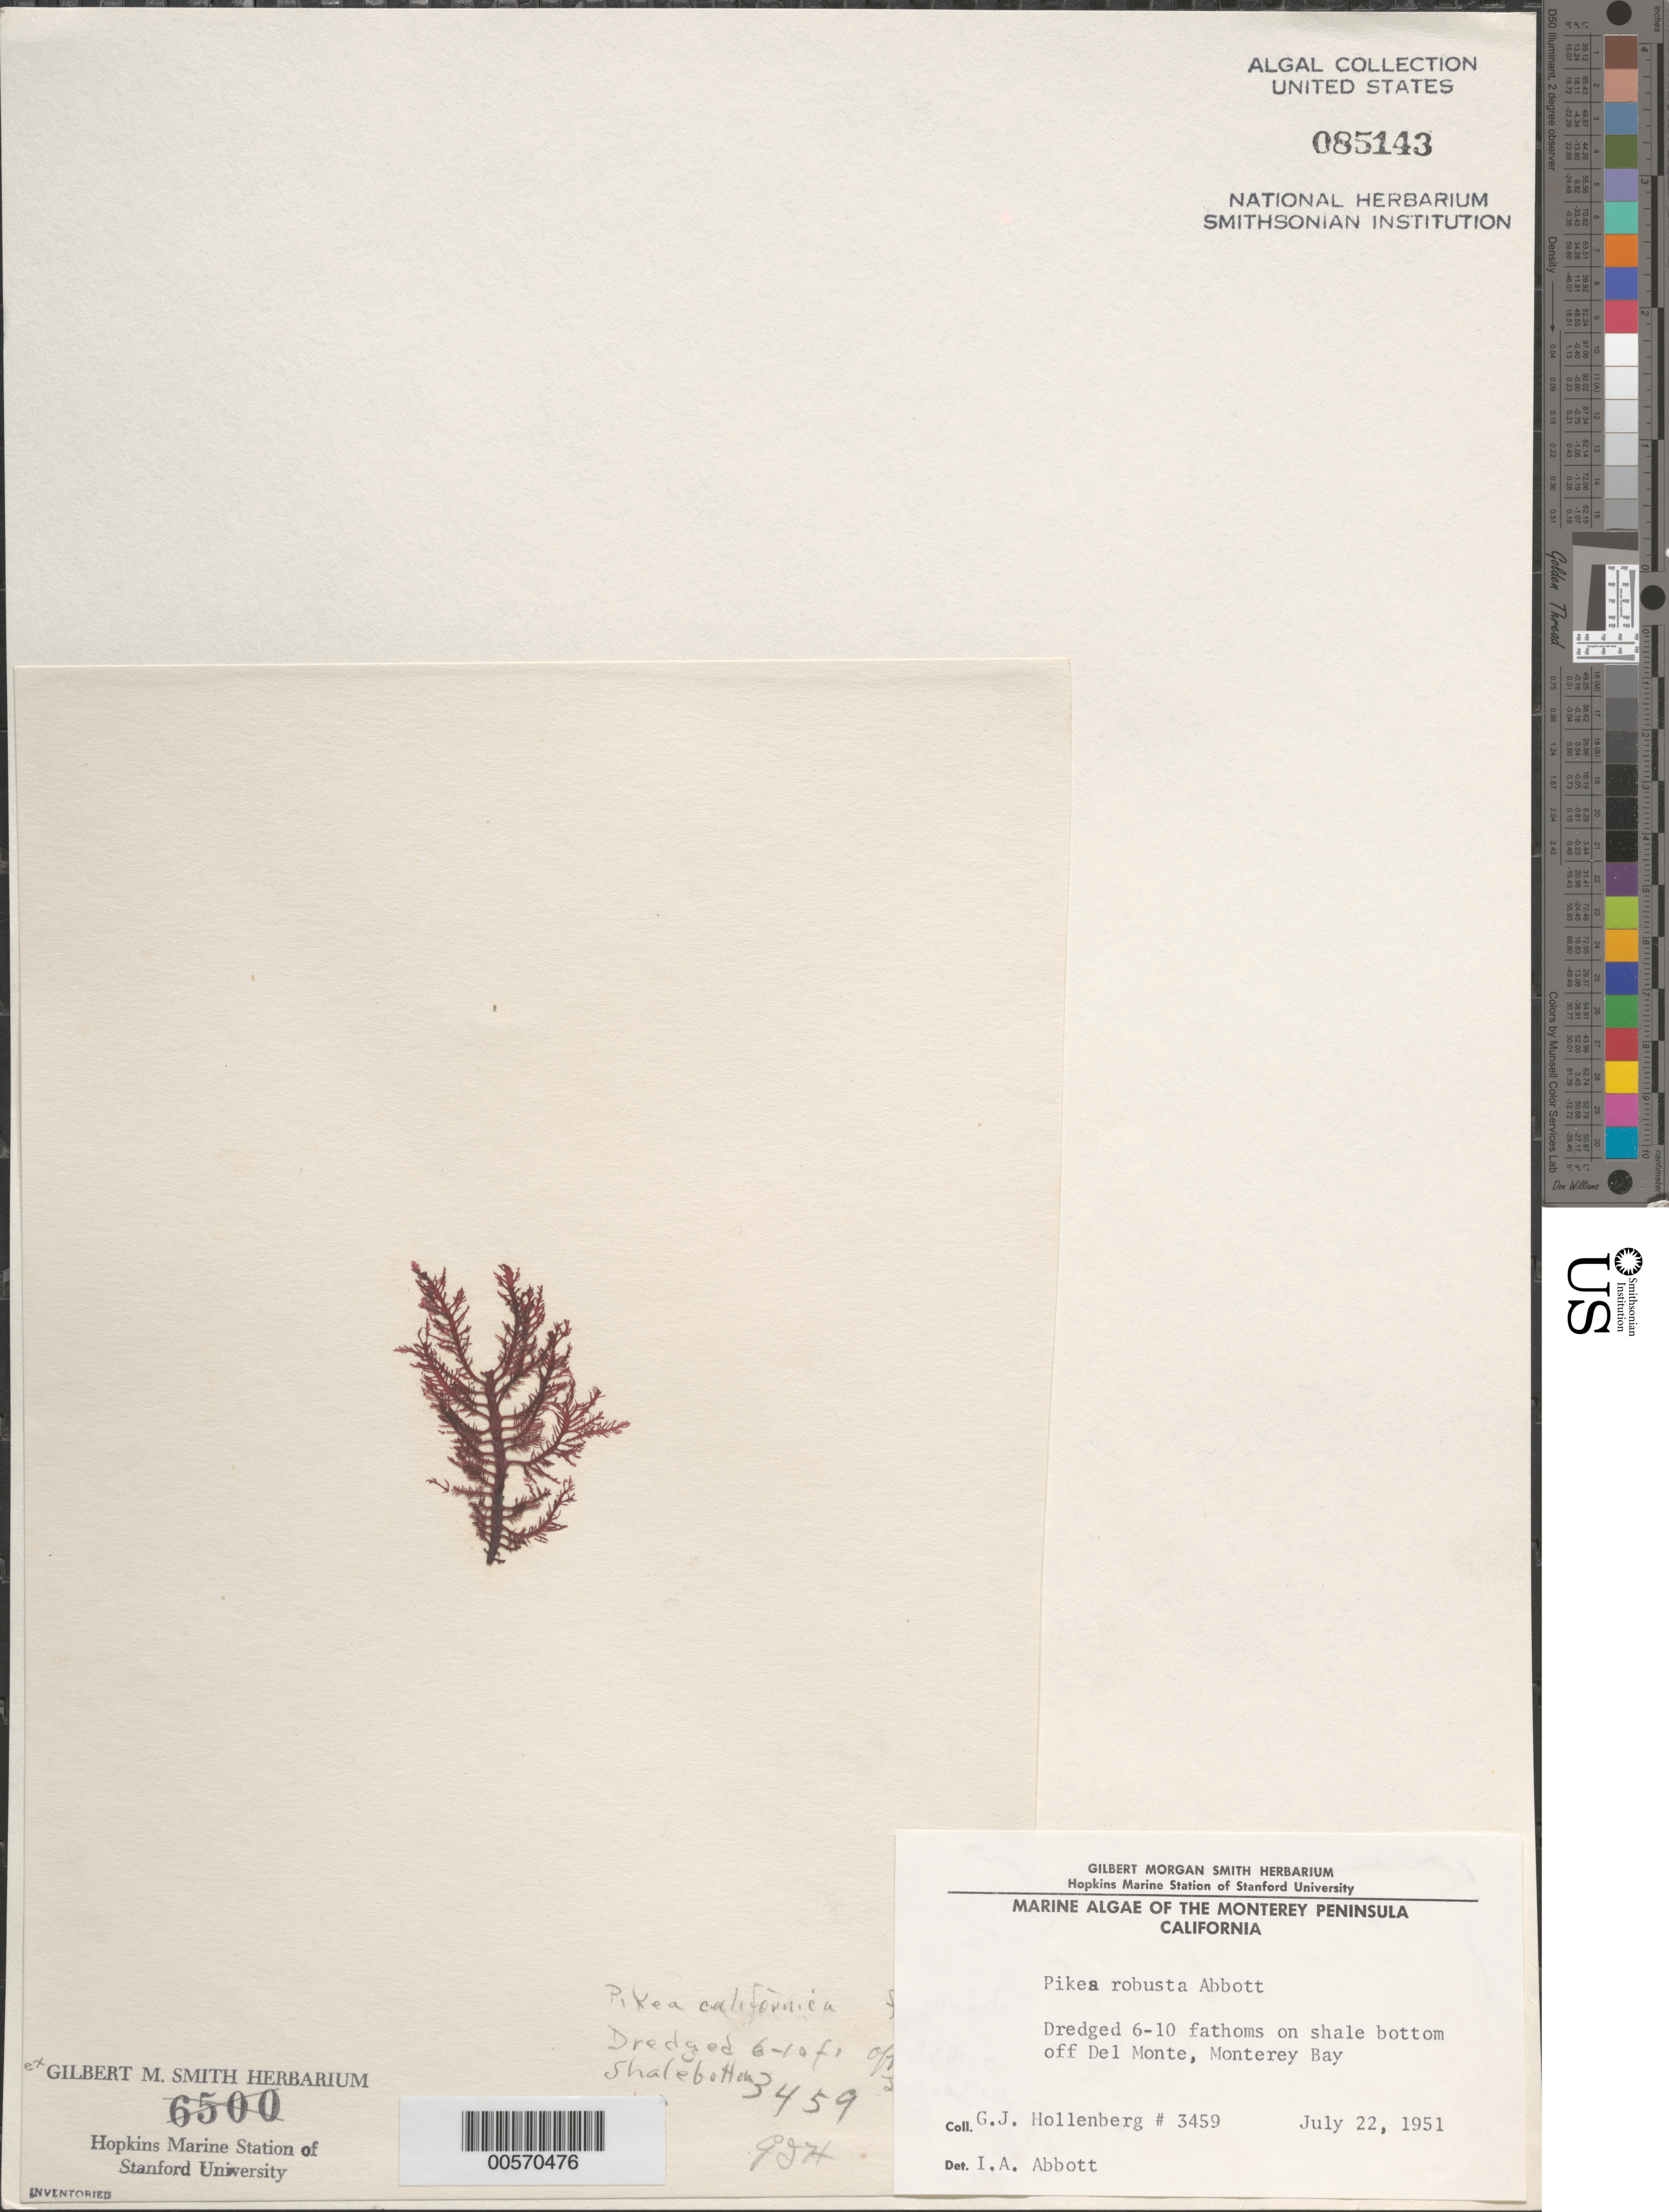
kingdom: Plantae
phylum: Rhodophyta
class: Florideophyceae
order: Gigartinales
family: Dumontiaceae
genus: Pikea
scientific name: Pikea pinnata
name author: Setch. in Collins et al.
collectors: G. Hollenberg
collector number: GJH 3459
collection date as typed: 22 Jul 1951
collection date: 1951-07-22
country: United States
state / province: California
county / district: Monterey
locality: Monterey Bay, off Del Monte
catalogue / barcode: US 85143